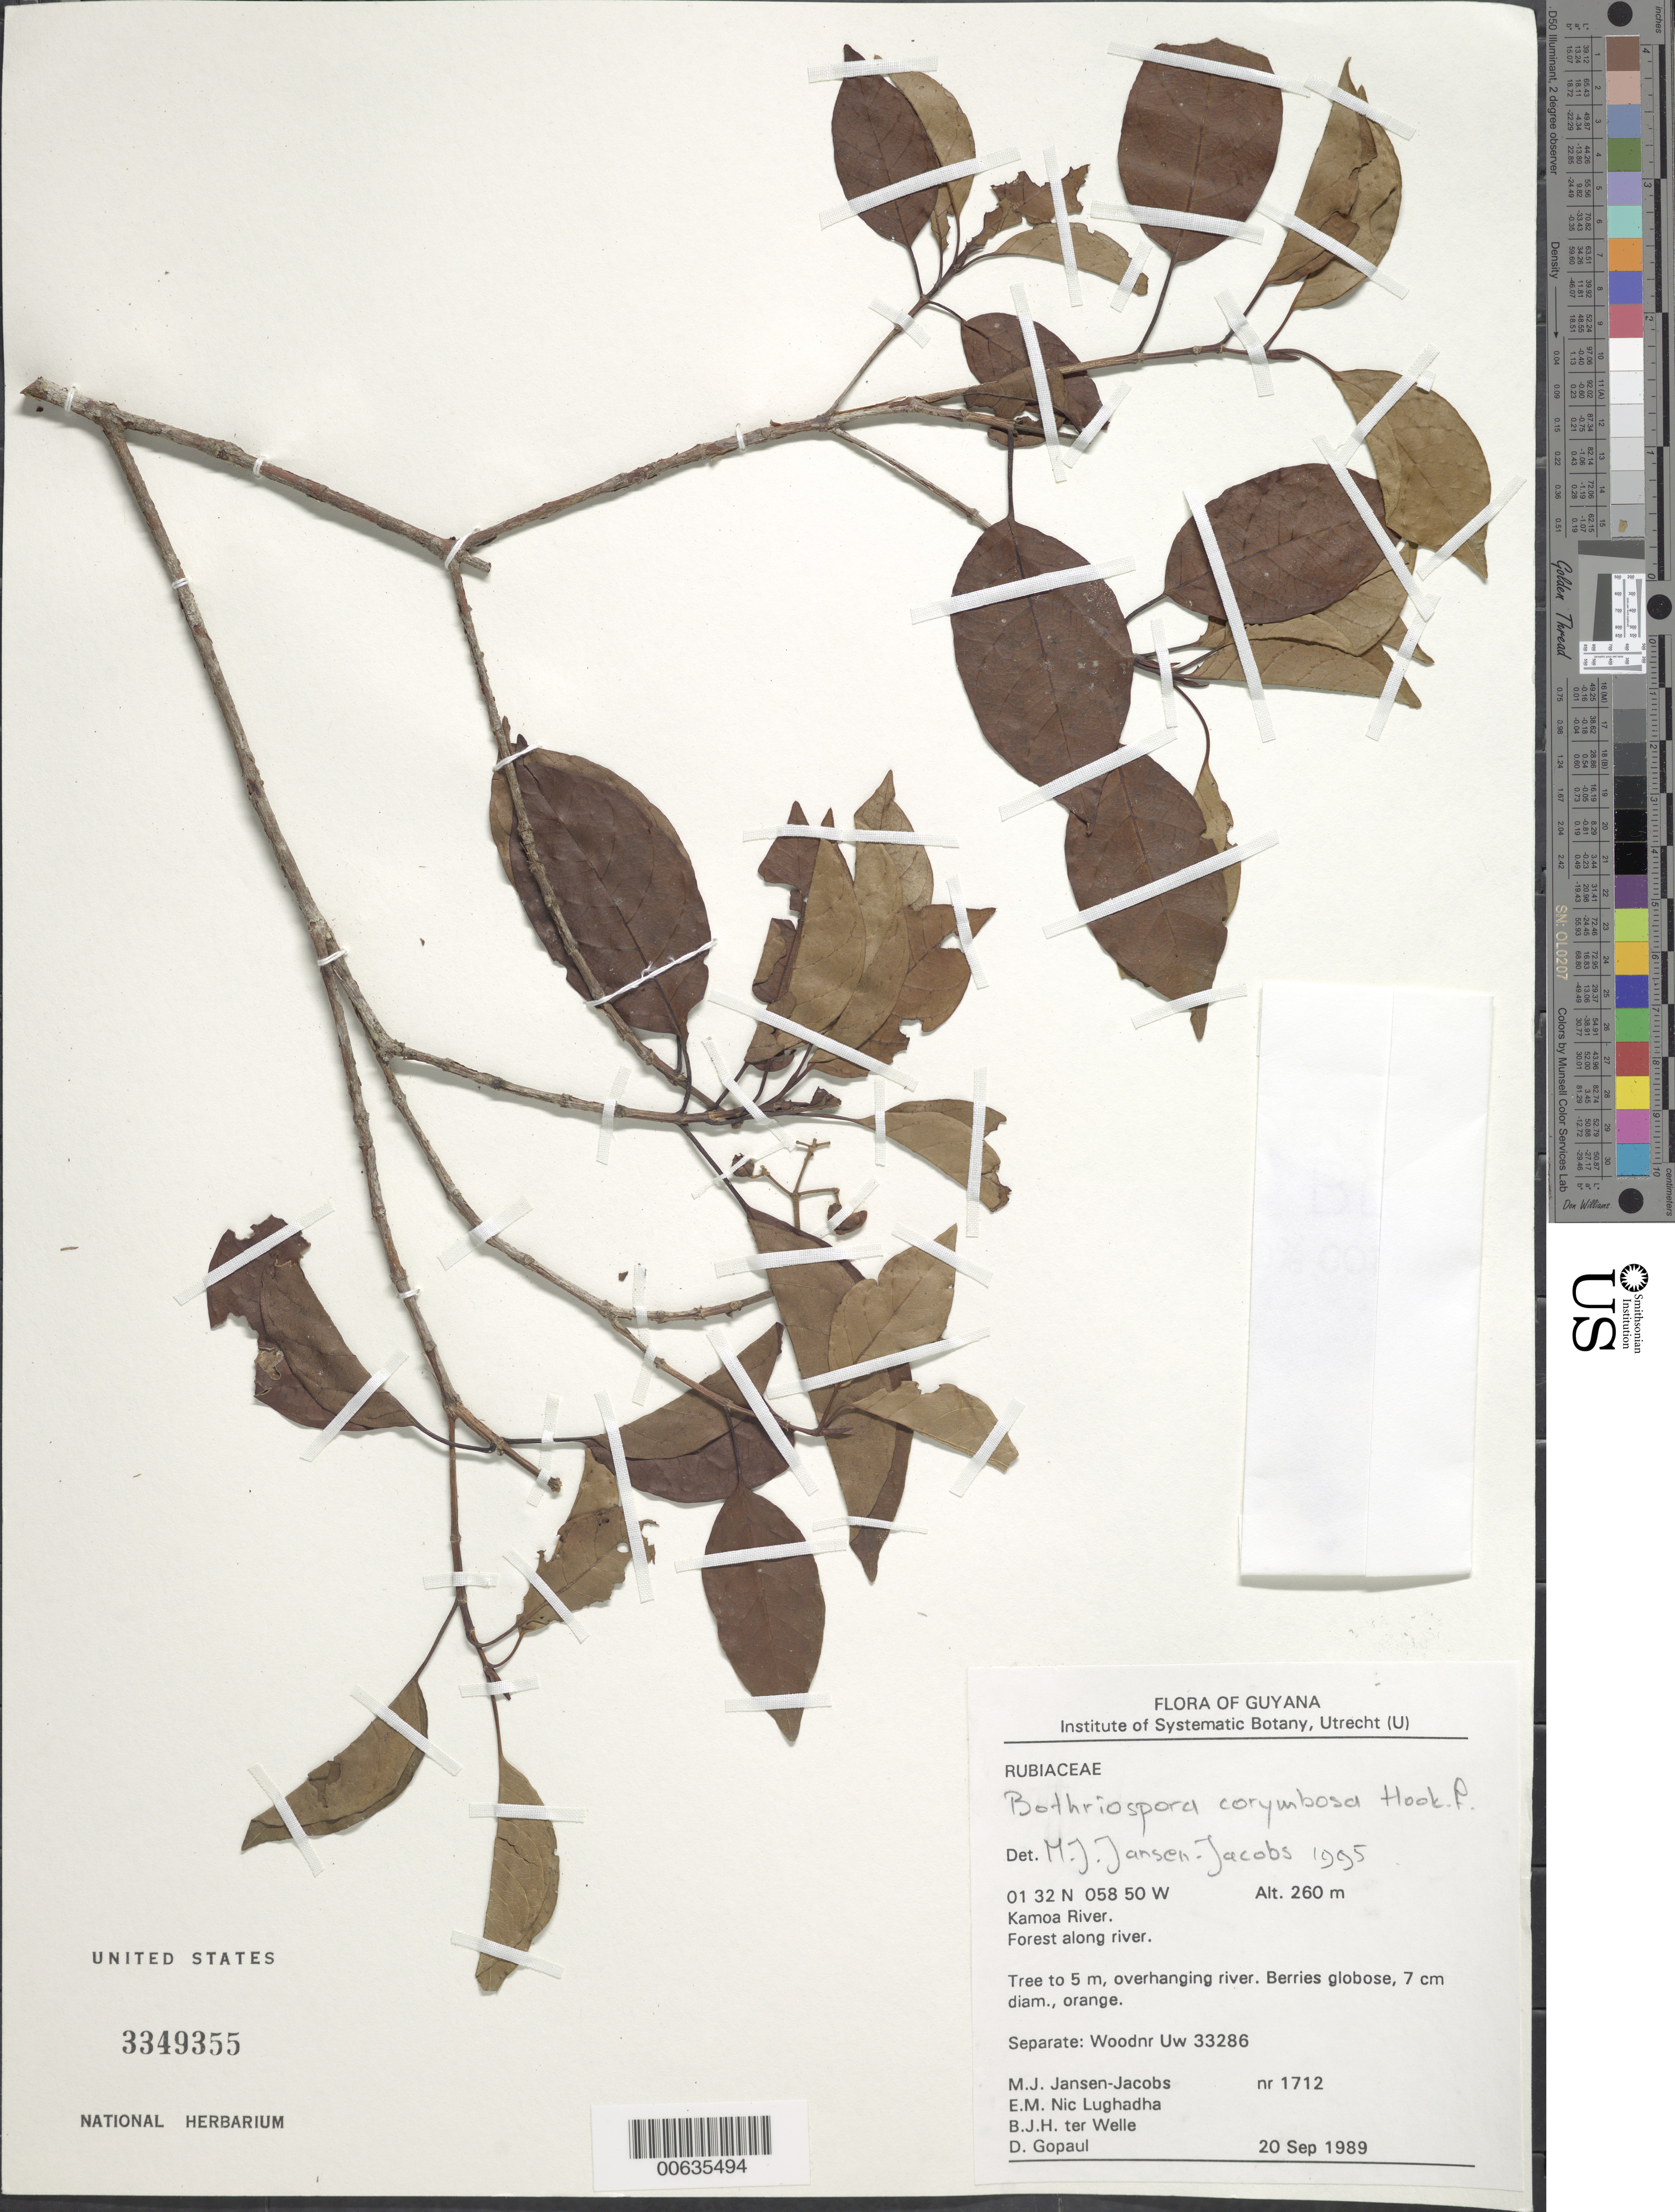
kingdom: Plantae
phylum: Tracheophyta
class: Magnoliopsida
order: Gentianales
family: Rubiaceae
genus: Bothriospora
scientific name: Bothriospora corymbosa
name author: (Benth.) Hook. f.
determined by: Kirkbride, J. H.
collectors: M. J. Jansen-Jacobs, E. Nic Lughadha, B. Welle & D. Gopaul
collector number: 1712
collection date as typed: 20-Sep-89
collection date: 1989-09-20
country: Guyana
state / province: U. Takutu-U. Essequibo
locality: Kamoa River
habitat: Forest along river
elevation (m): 260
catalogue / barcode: US 3349355